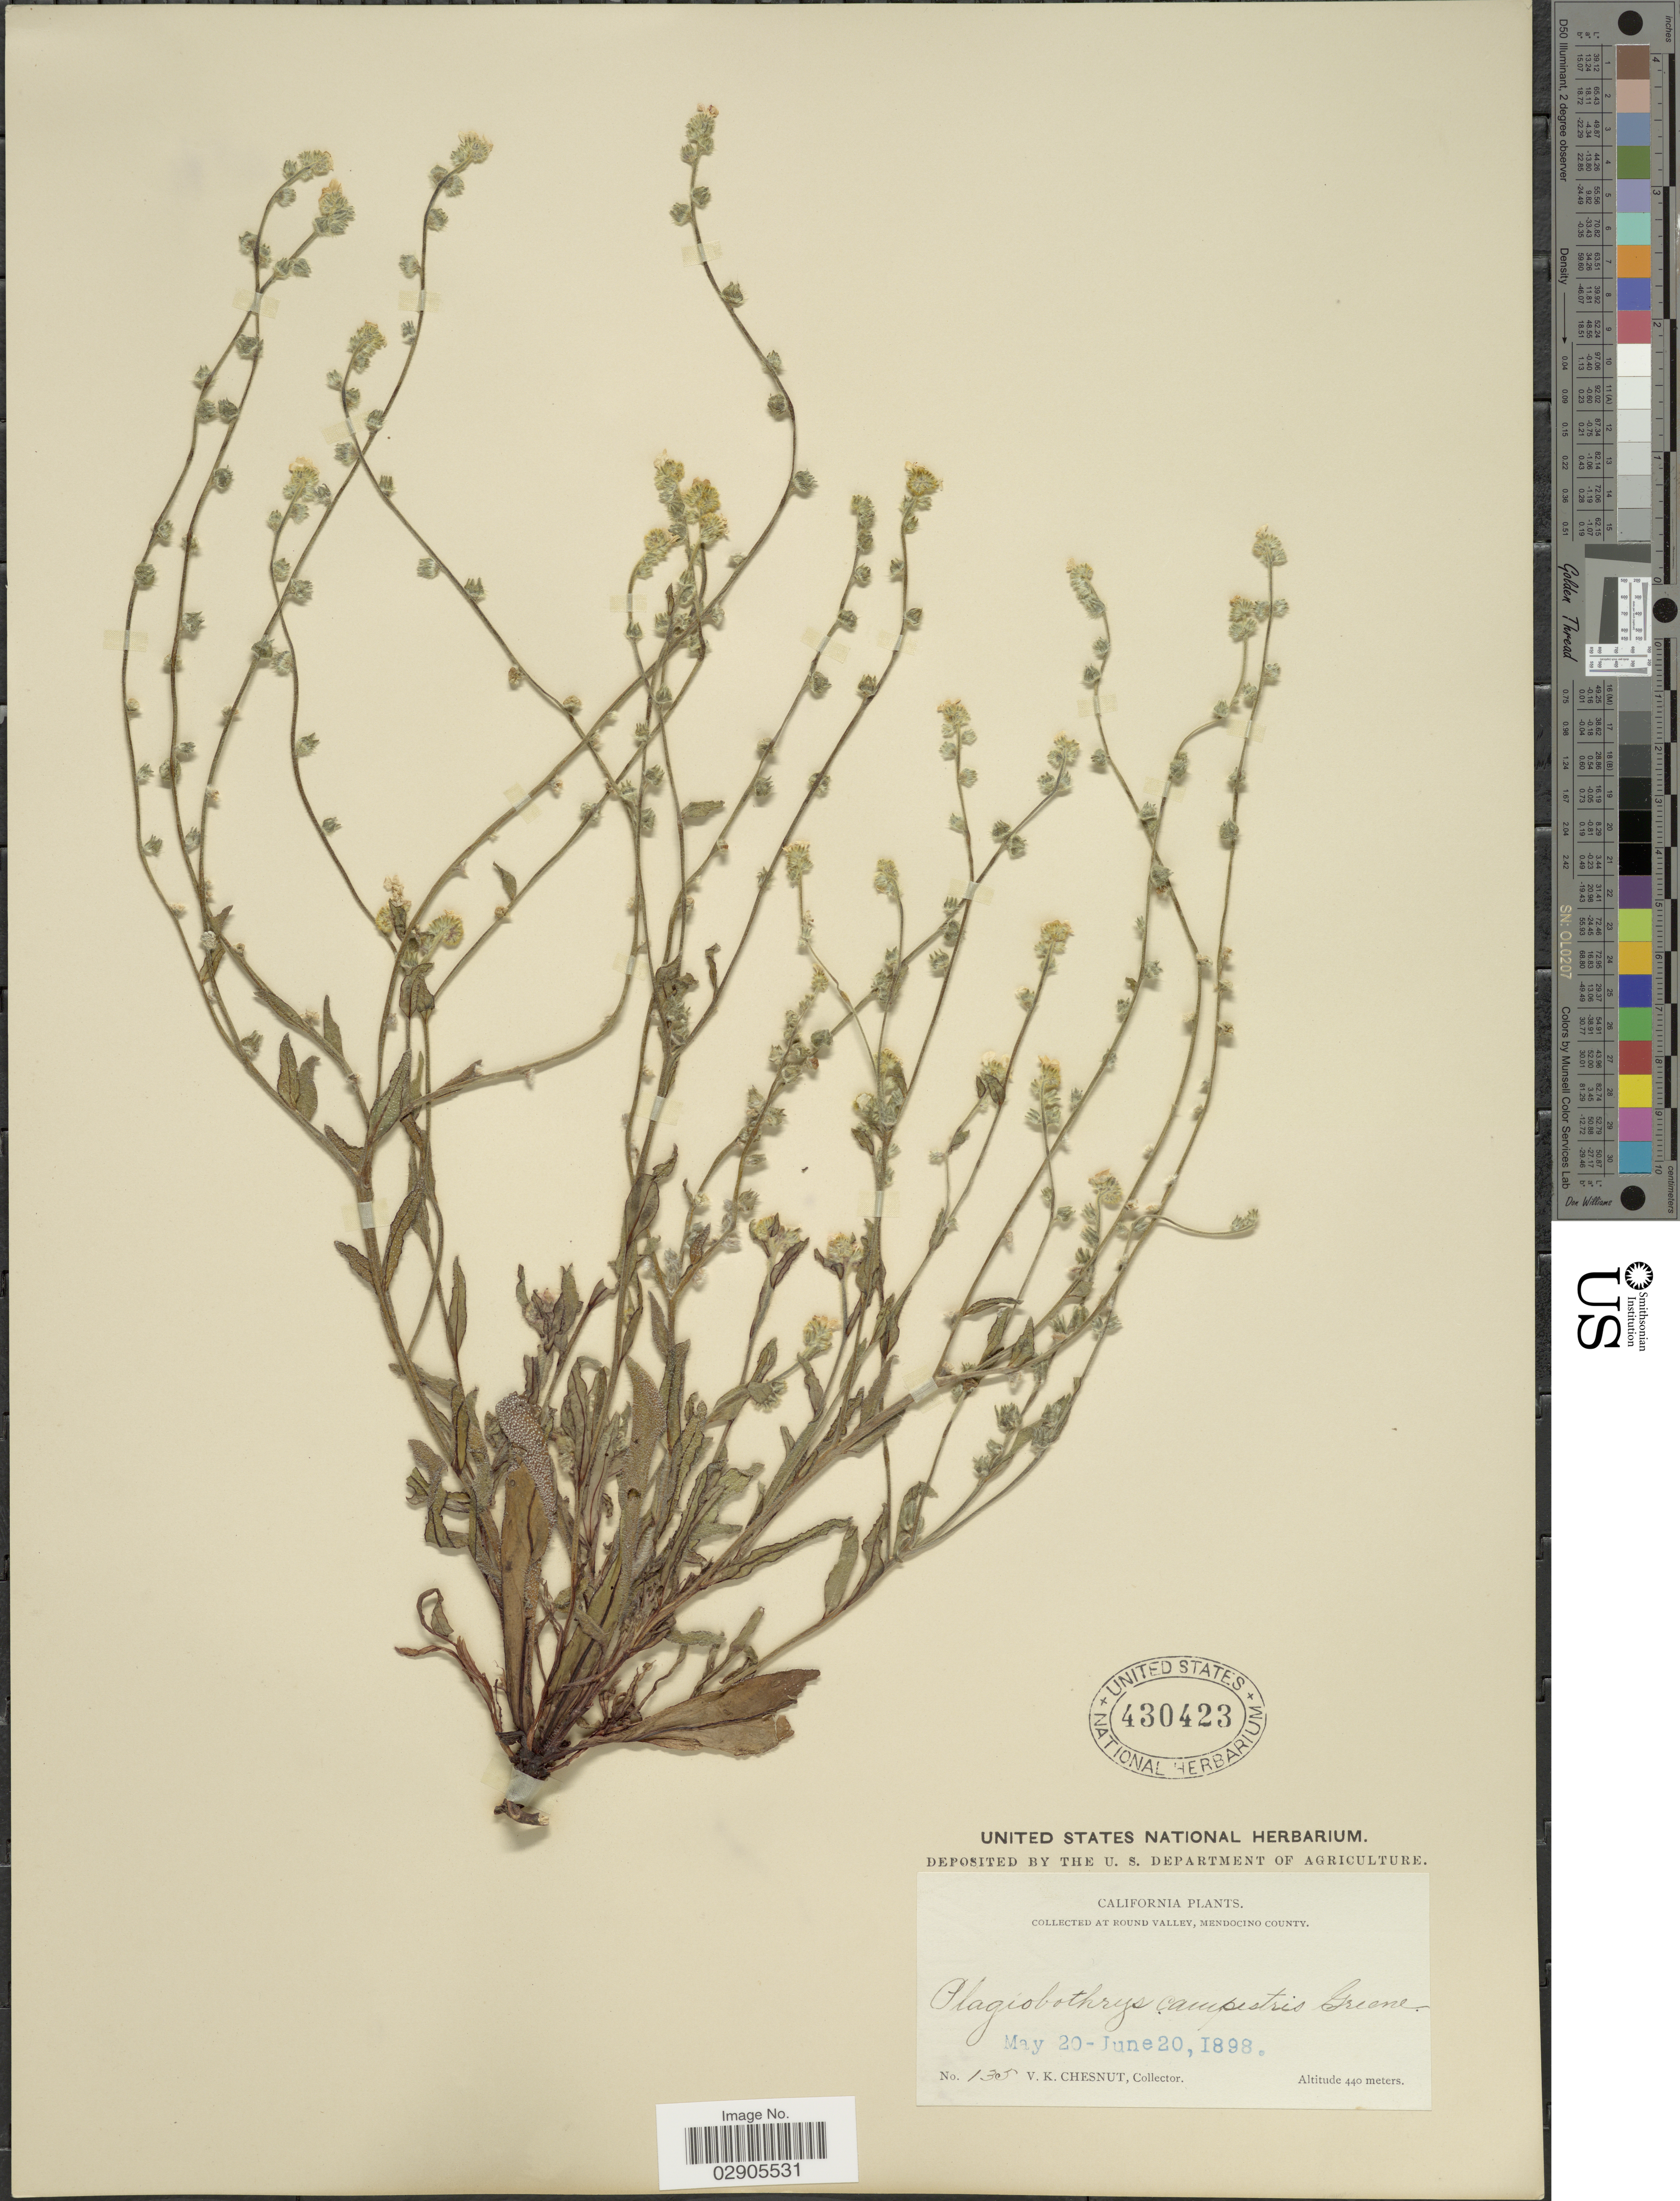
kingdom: Plantae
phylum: Tracheophyta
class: Magnoliopsida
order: Boraginales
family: Boraginaceae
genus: Plagiobothrys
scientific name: Plagiobothrys campestris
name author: Greene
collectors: V. Chesnut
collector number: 135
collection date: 1898-05-20/1898-06-20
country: United States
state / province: California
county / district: Mendocino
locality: Round Valley, Mendocino County.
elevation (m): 440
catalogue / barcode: US 430423